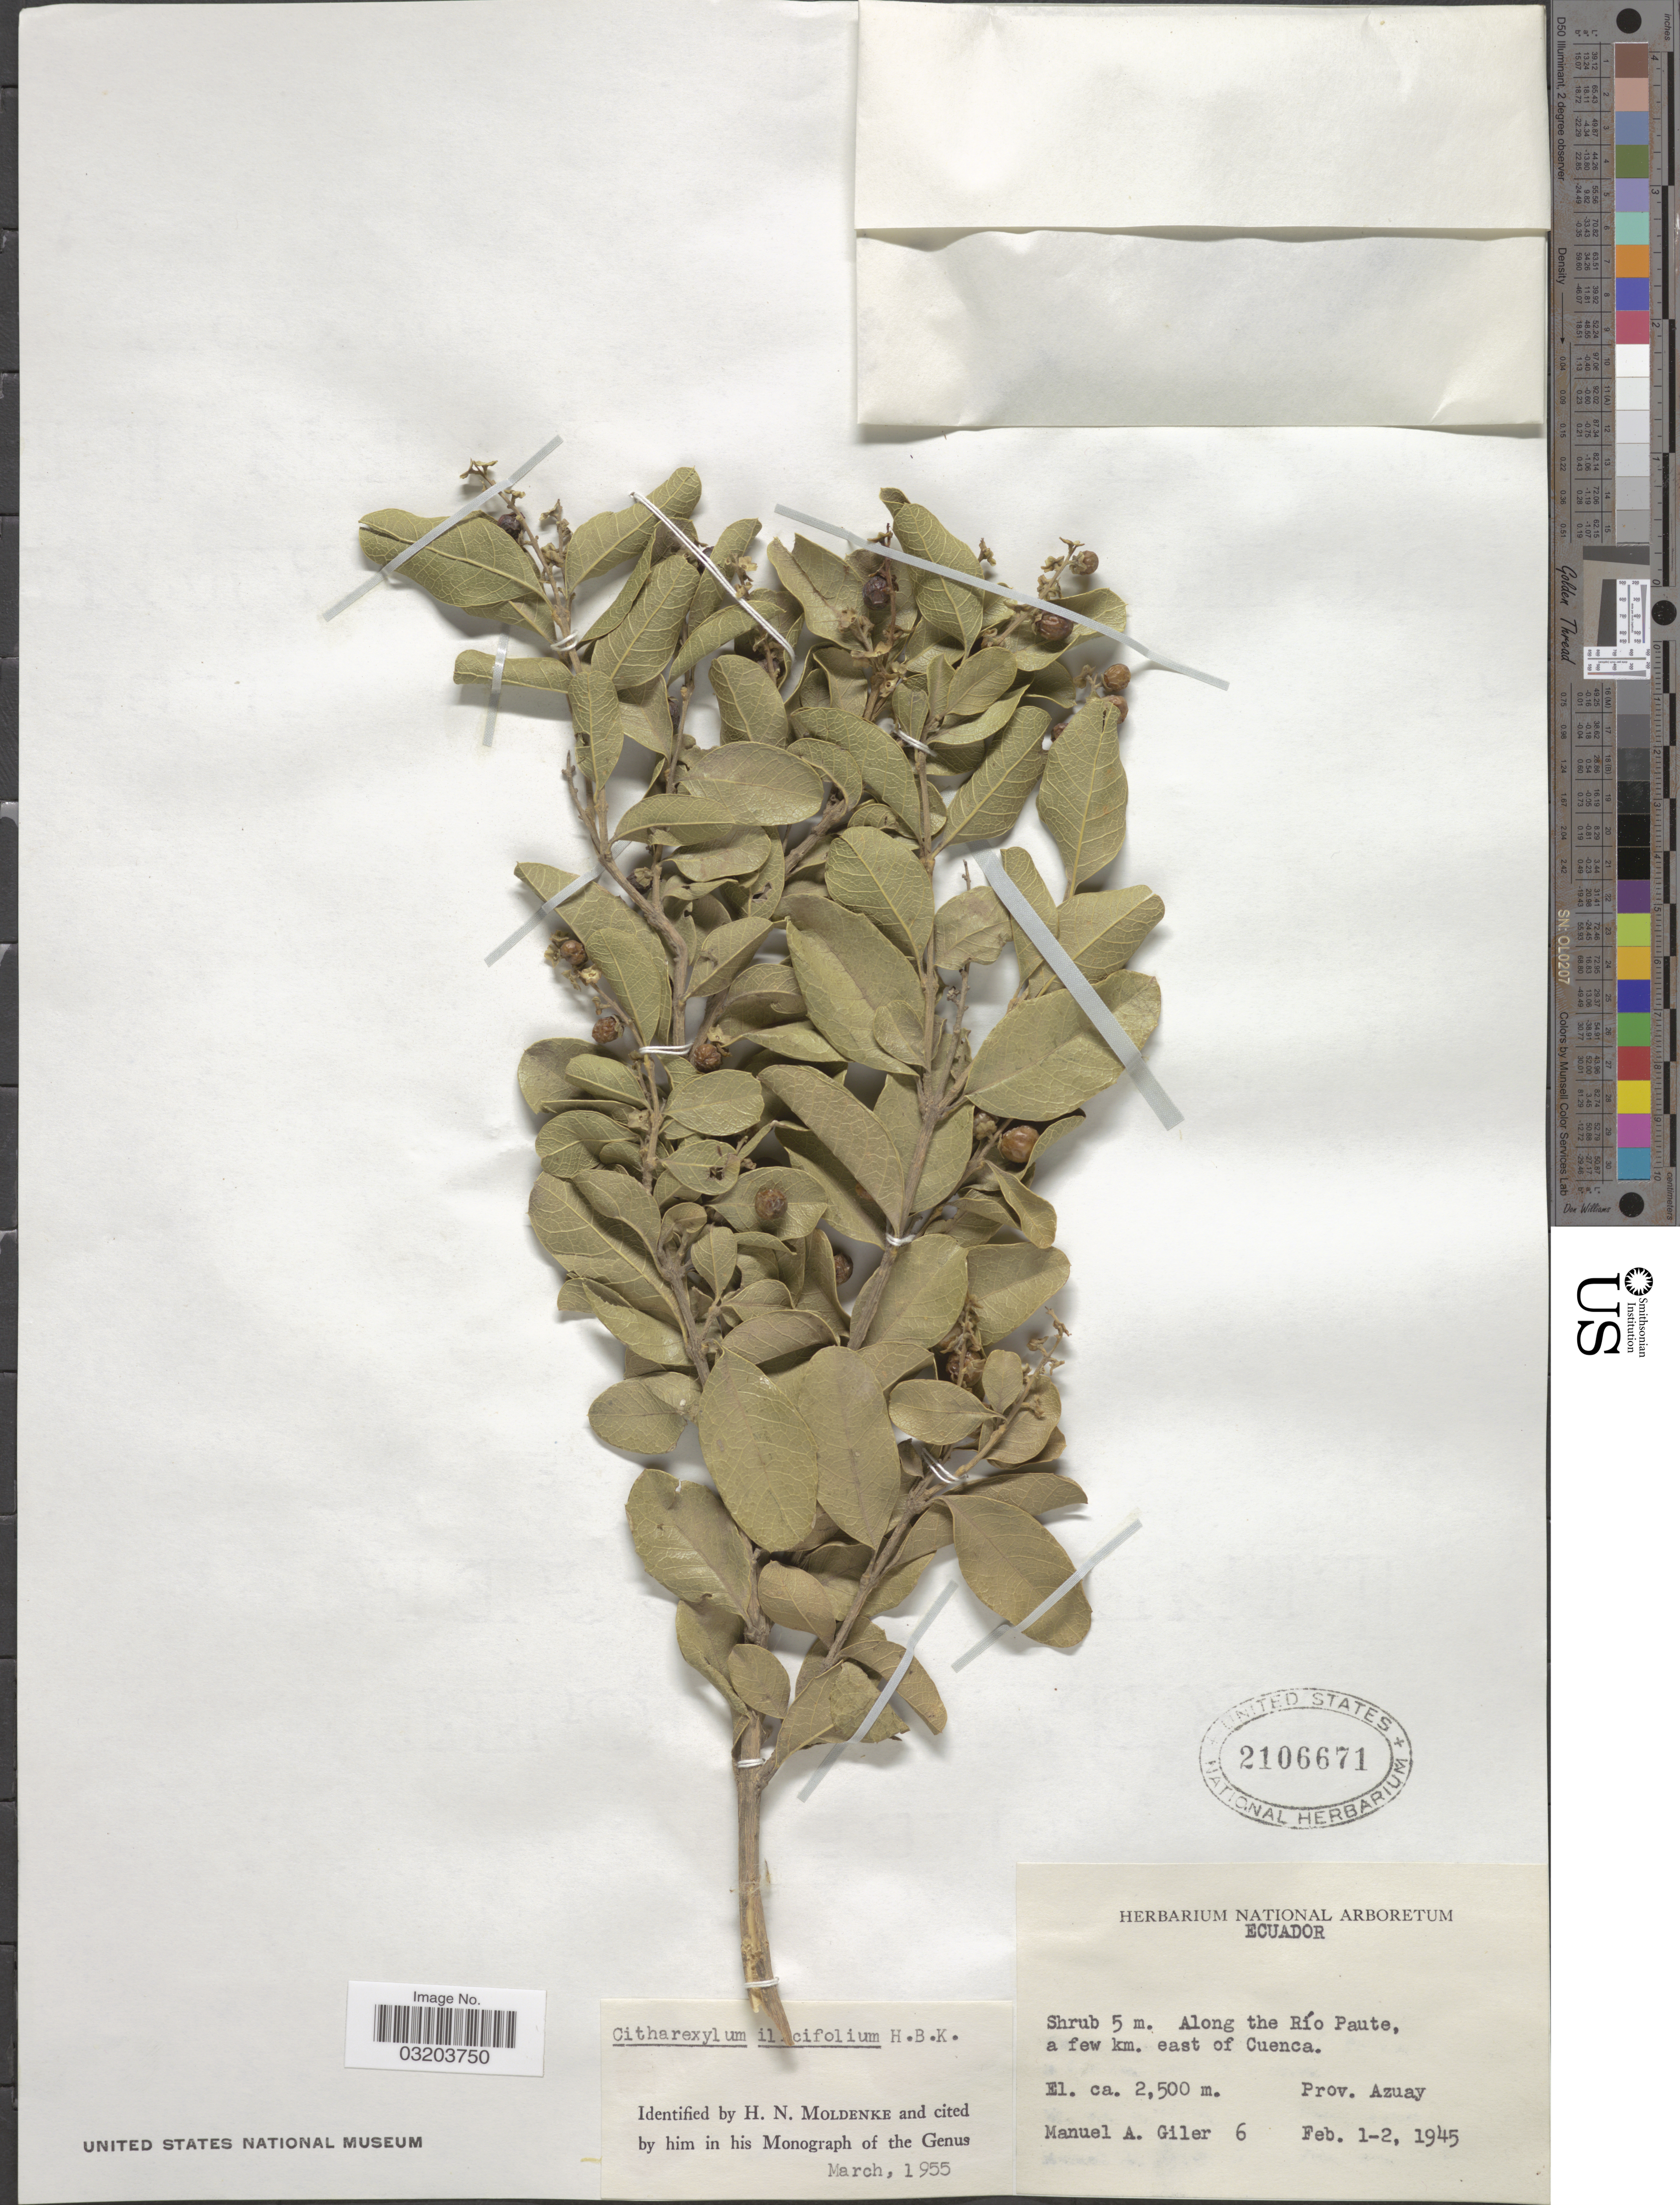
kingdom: Plantae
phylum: Tracheophyta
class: Magnoliopsida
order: Lamiales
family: Verbenaceae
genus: Citharexylum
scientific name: Citharexylum ilicifolium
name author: Kunth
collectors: M. Gíler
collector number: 6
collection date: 1945-02-01/1945-02-02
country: Ecuador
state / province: Azuay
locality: Along the Río Paute, a few km. east of Cuenca.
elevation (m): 2500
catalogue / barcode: US 2106671